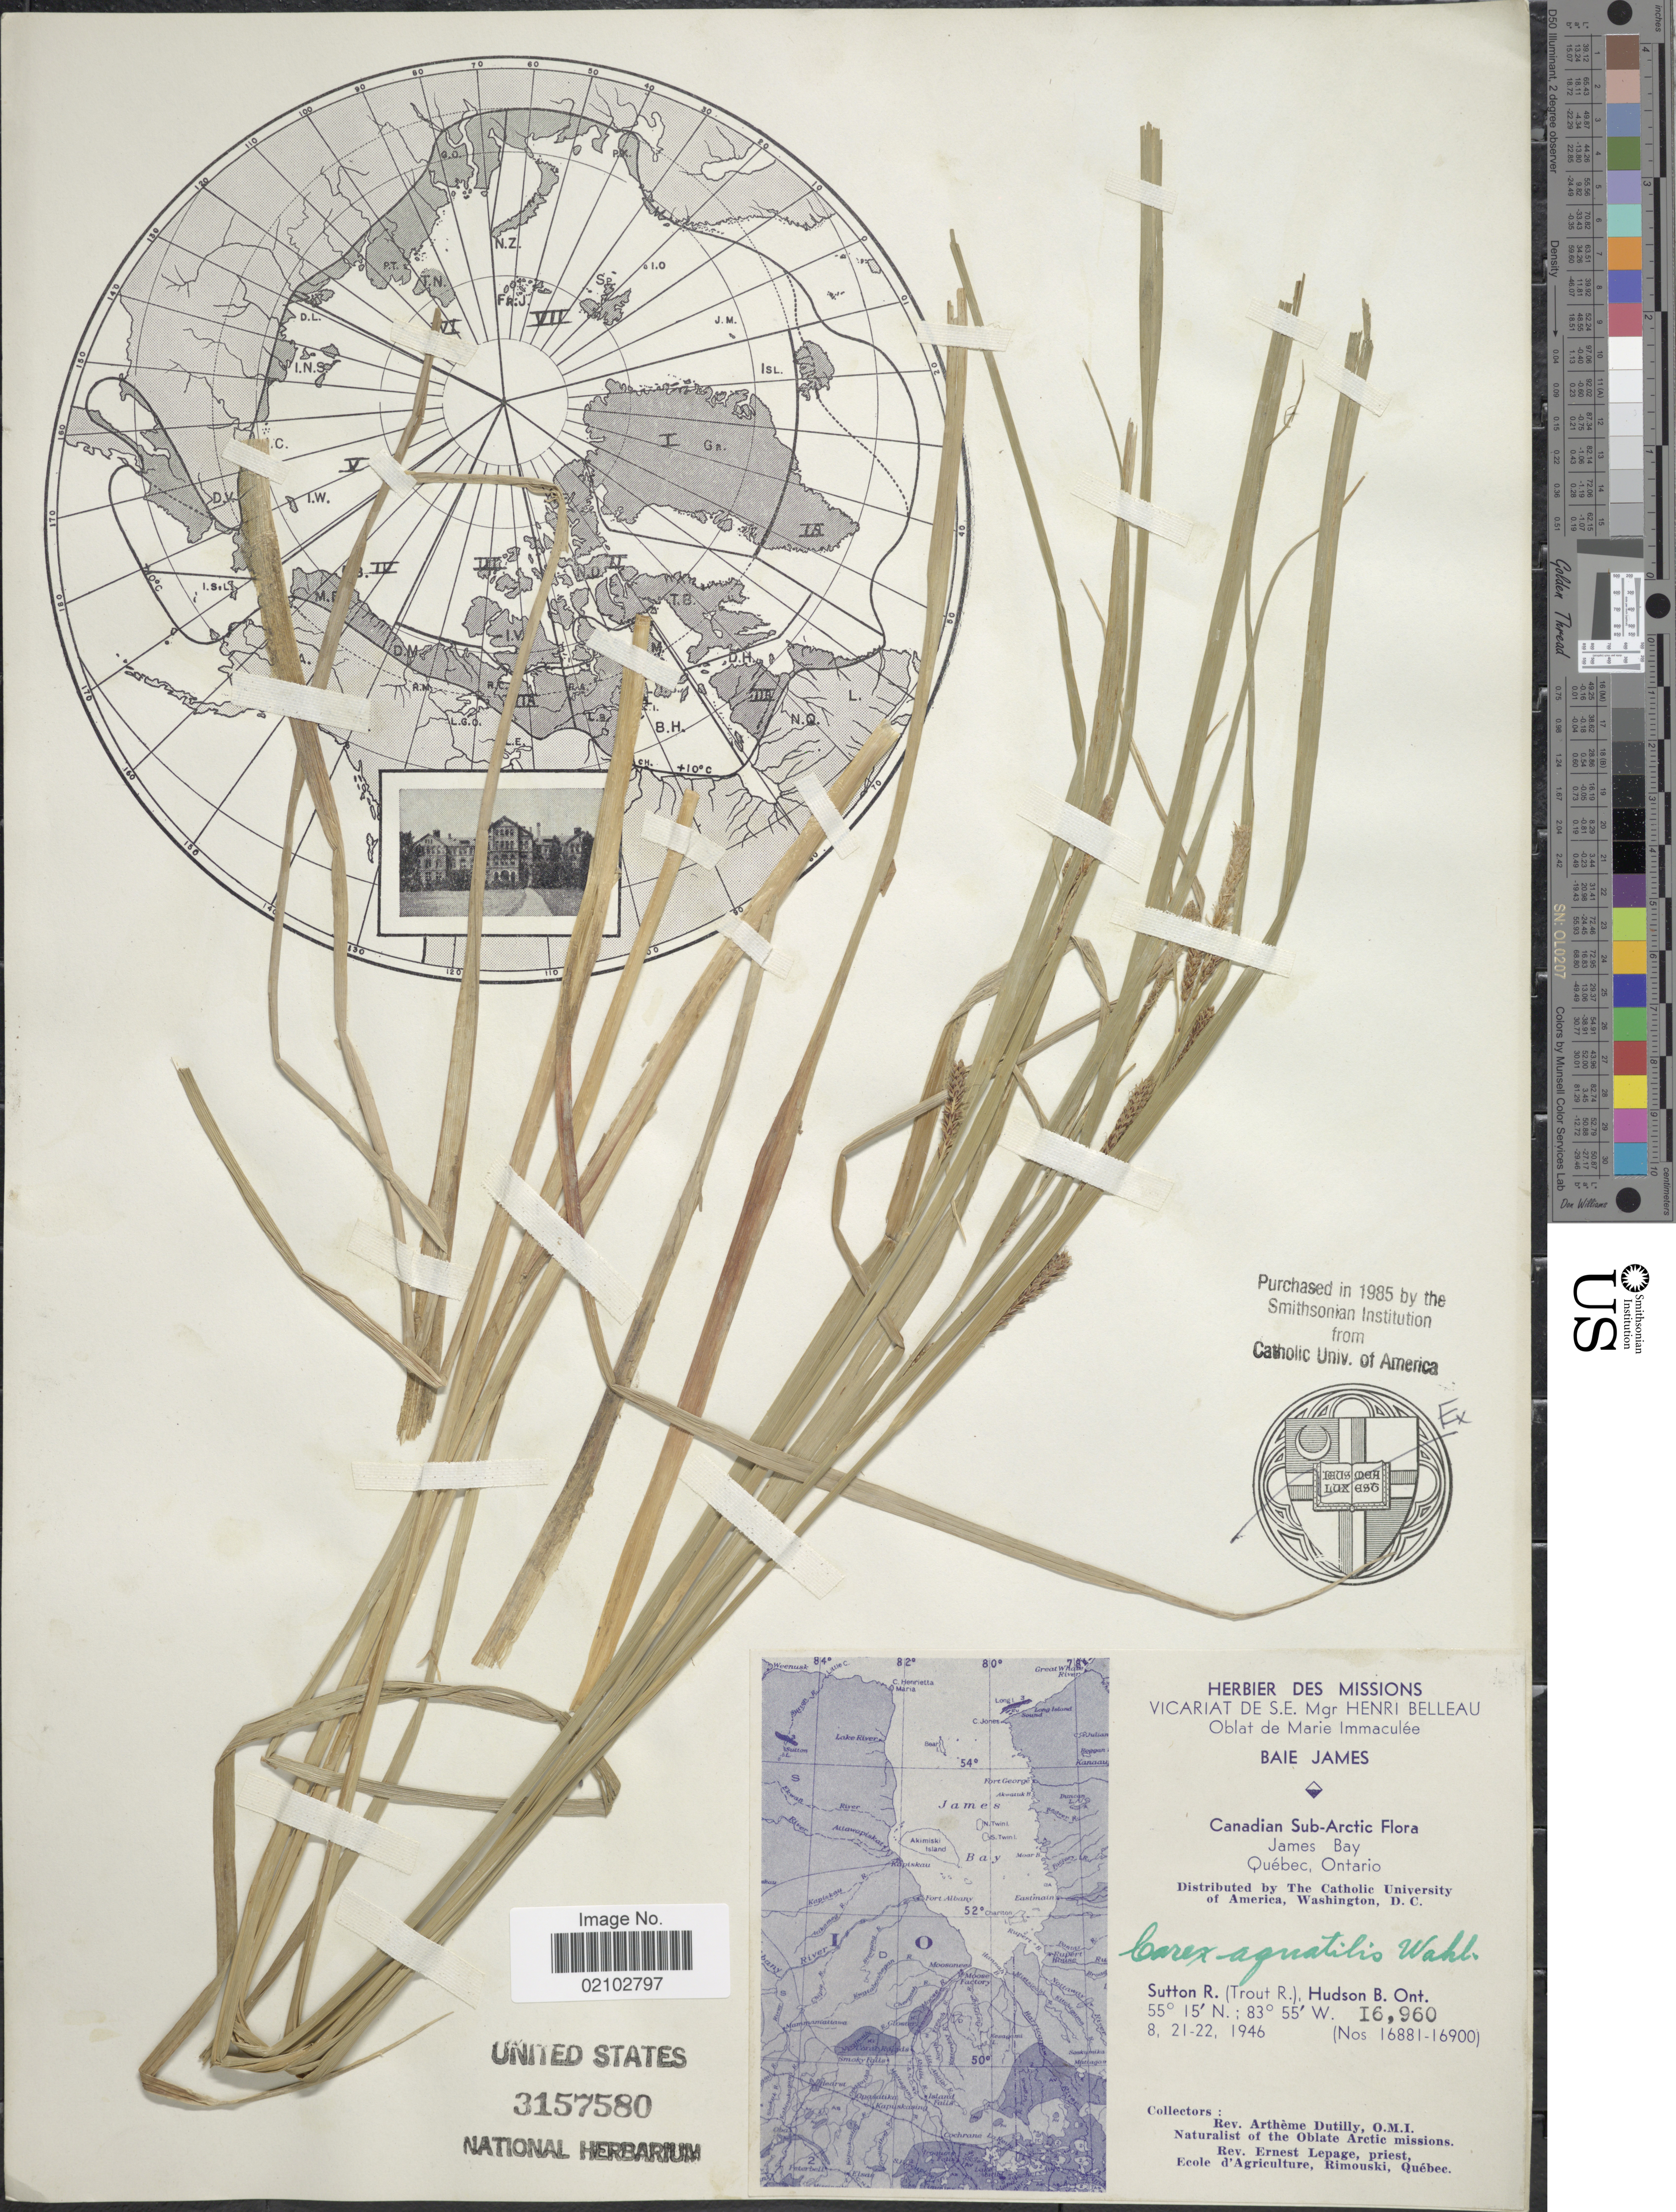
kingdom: Plantae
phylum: Tracheophyta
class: Liliopsida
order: Poales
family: Cyperaceae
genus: Carex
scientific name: Carex aquatilis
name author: Wahlenb.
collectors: A. Dutilly & E. Lepage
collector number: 16960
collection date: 1946-08-21/1946-08-22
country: Canada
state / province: Ontario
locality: Canadian Sub-Arctic, Sutton R. (Trout R.), Hudson B.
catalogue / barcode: US 3157580